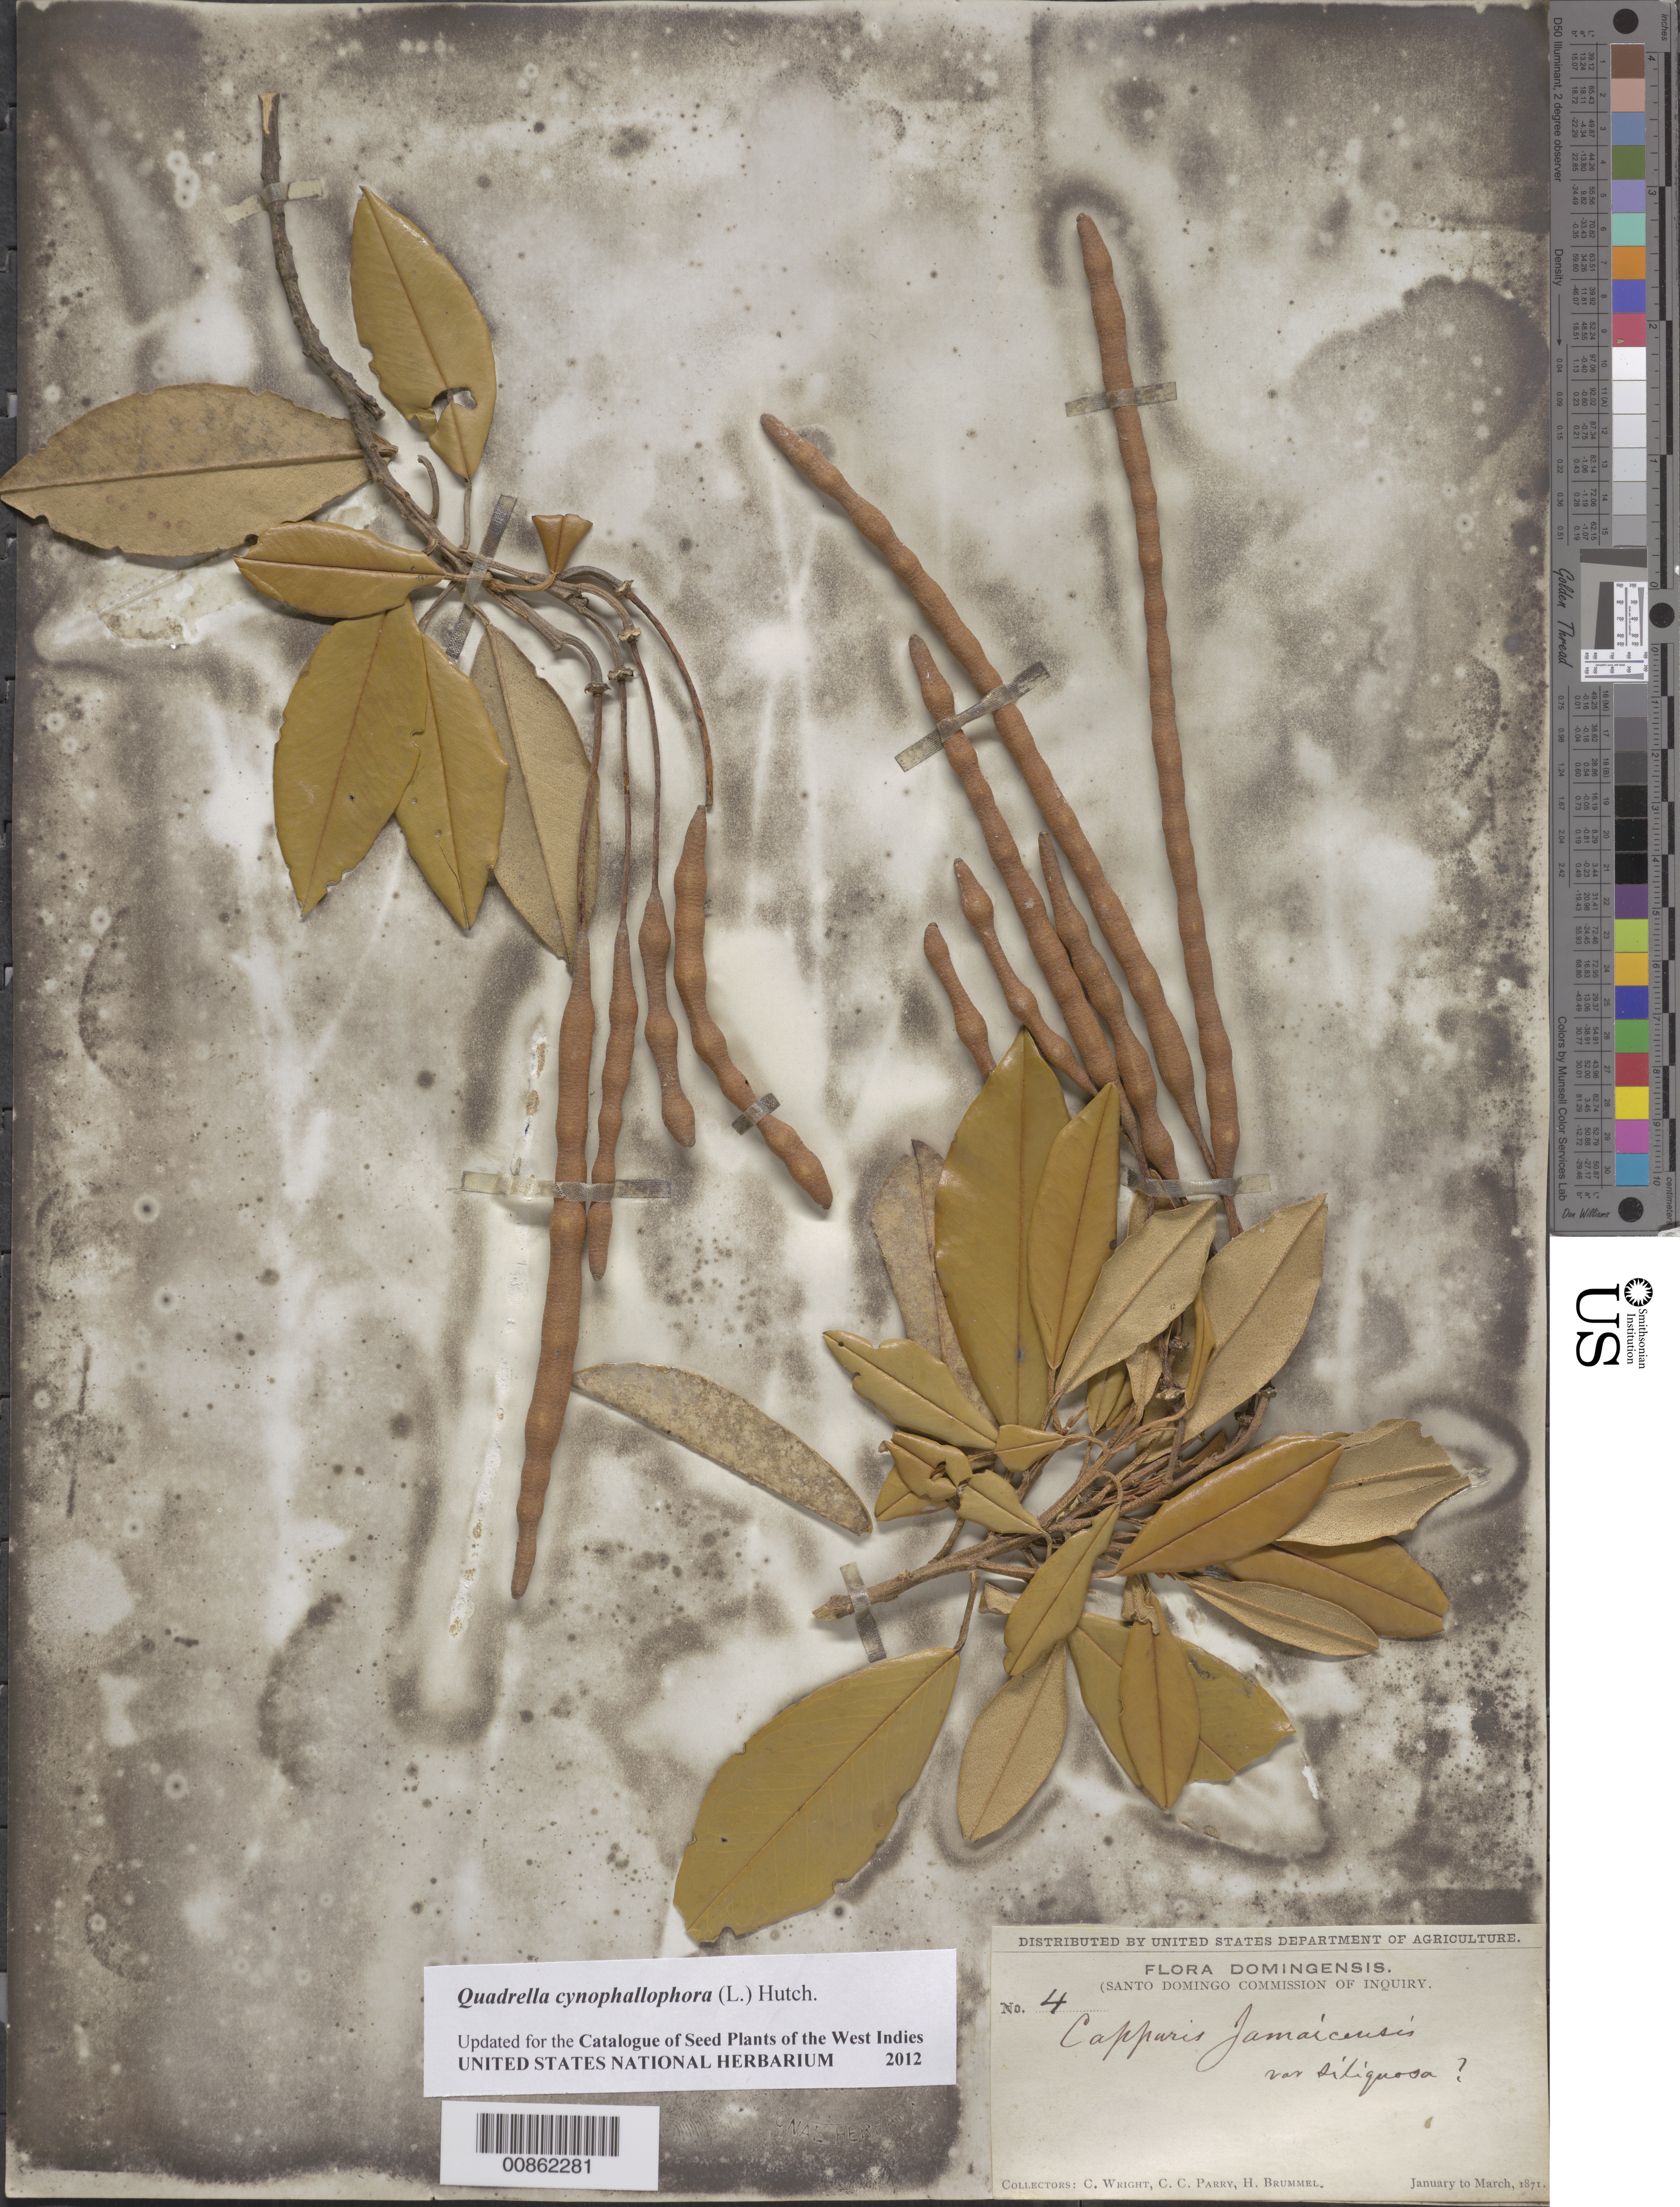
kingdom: Plantae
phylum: Tracheophyta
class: Magnoliopsida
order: Brassicales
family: Capparaceae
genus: Quadrella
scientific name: Quadrella cynophallophora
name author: (L.) Hutch.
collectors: C. Wright, C. C. Parry & H. Brummel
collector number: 4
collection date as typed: Jan 1871 to -- Mar 1871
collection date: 1871-01/1871-03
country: Dominican Republic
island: Hispaniola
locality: Dominican Republic.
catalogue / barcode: US 6748